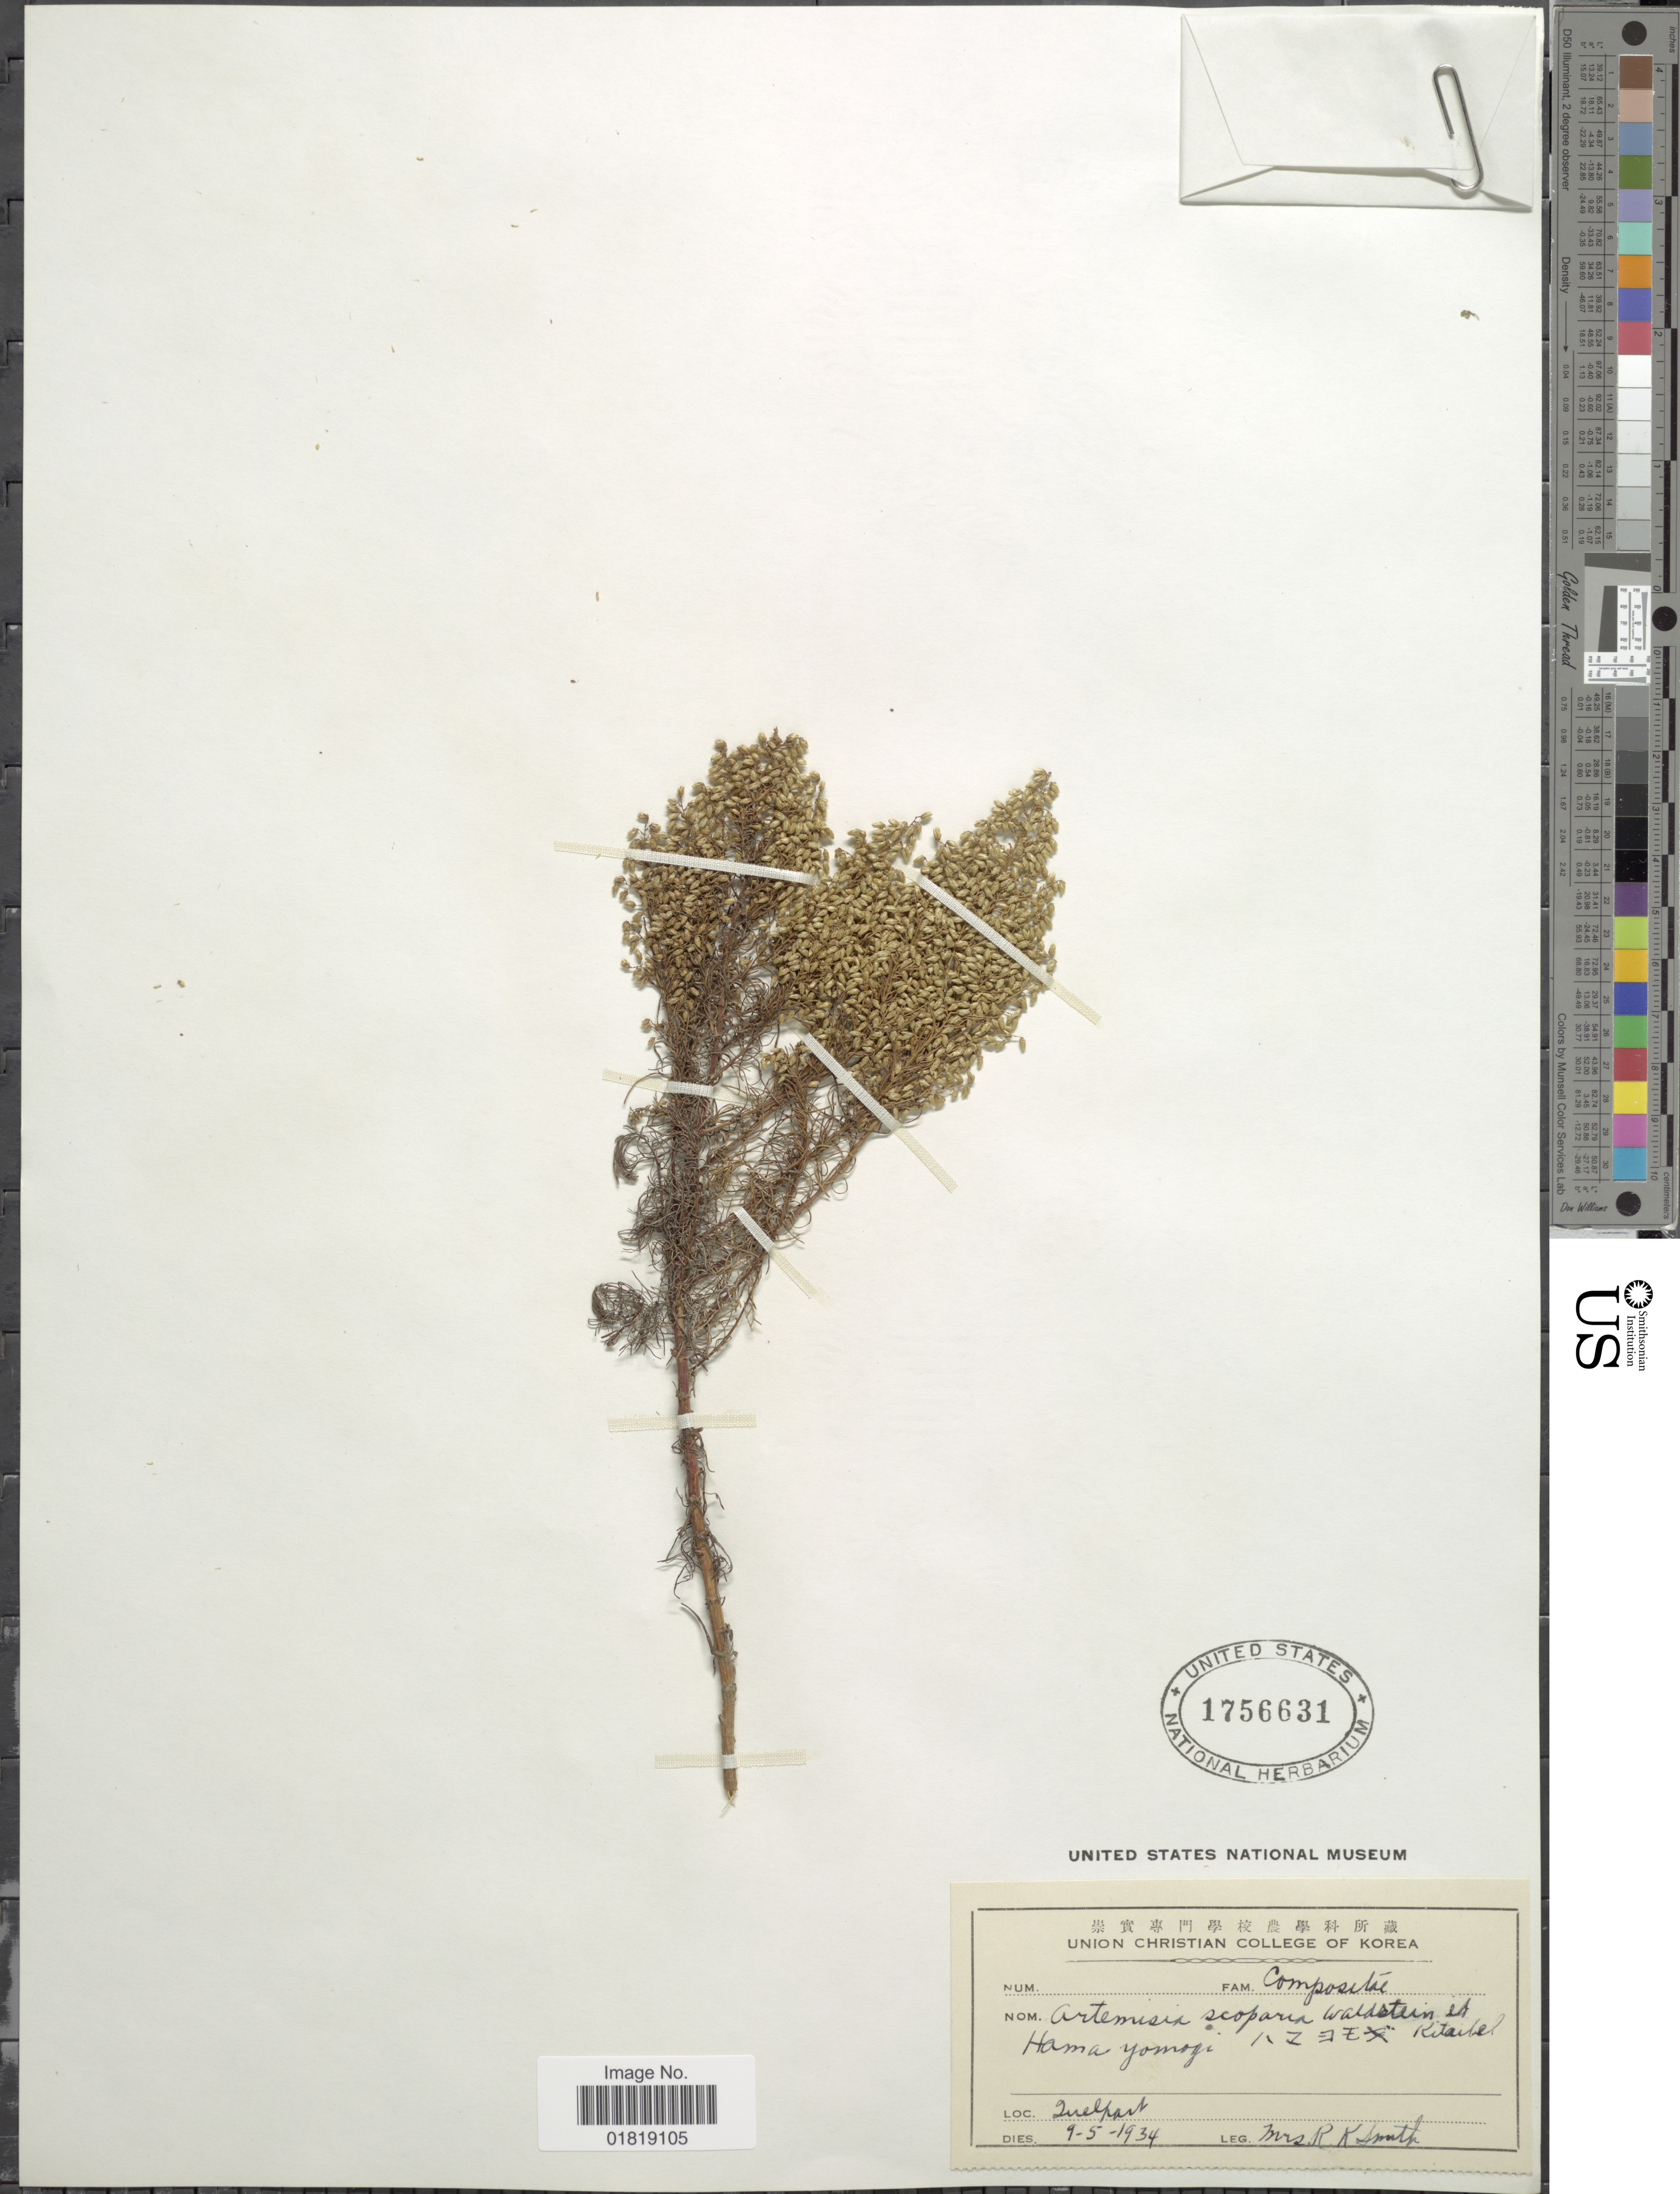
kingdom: Plantae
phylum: Tracheophyta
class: Magnoliopsida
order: Asterales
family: Asteraceae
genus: Artemisia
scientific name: Artemisia scoparia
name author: Waldst. & Kit.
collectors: Mrs. R. K. Smith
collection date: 1934-05-09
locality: Hama Yomogi, Zuelpart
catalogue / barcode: US 1756631